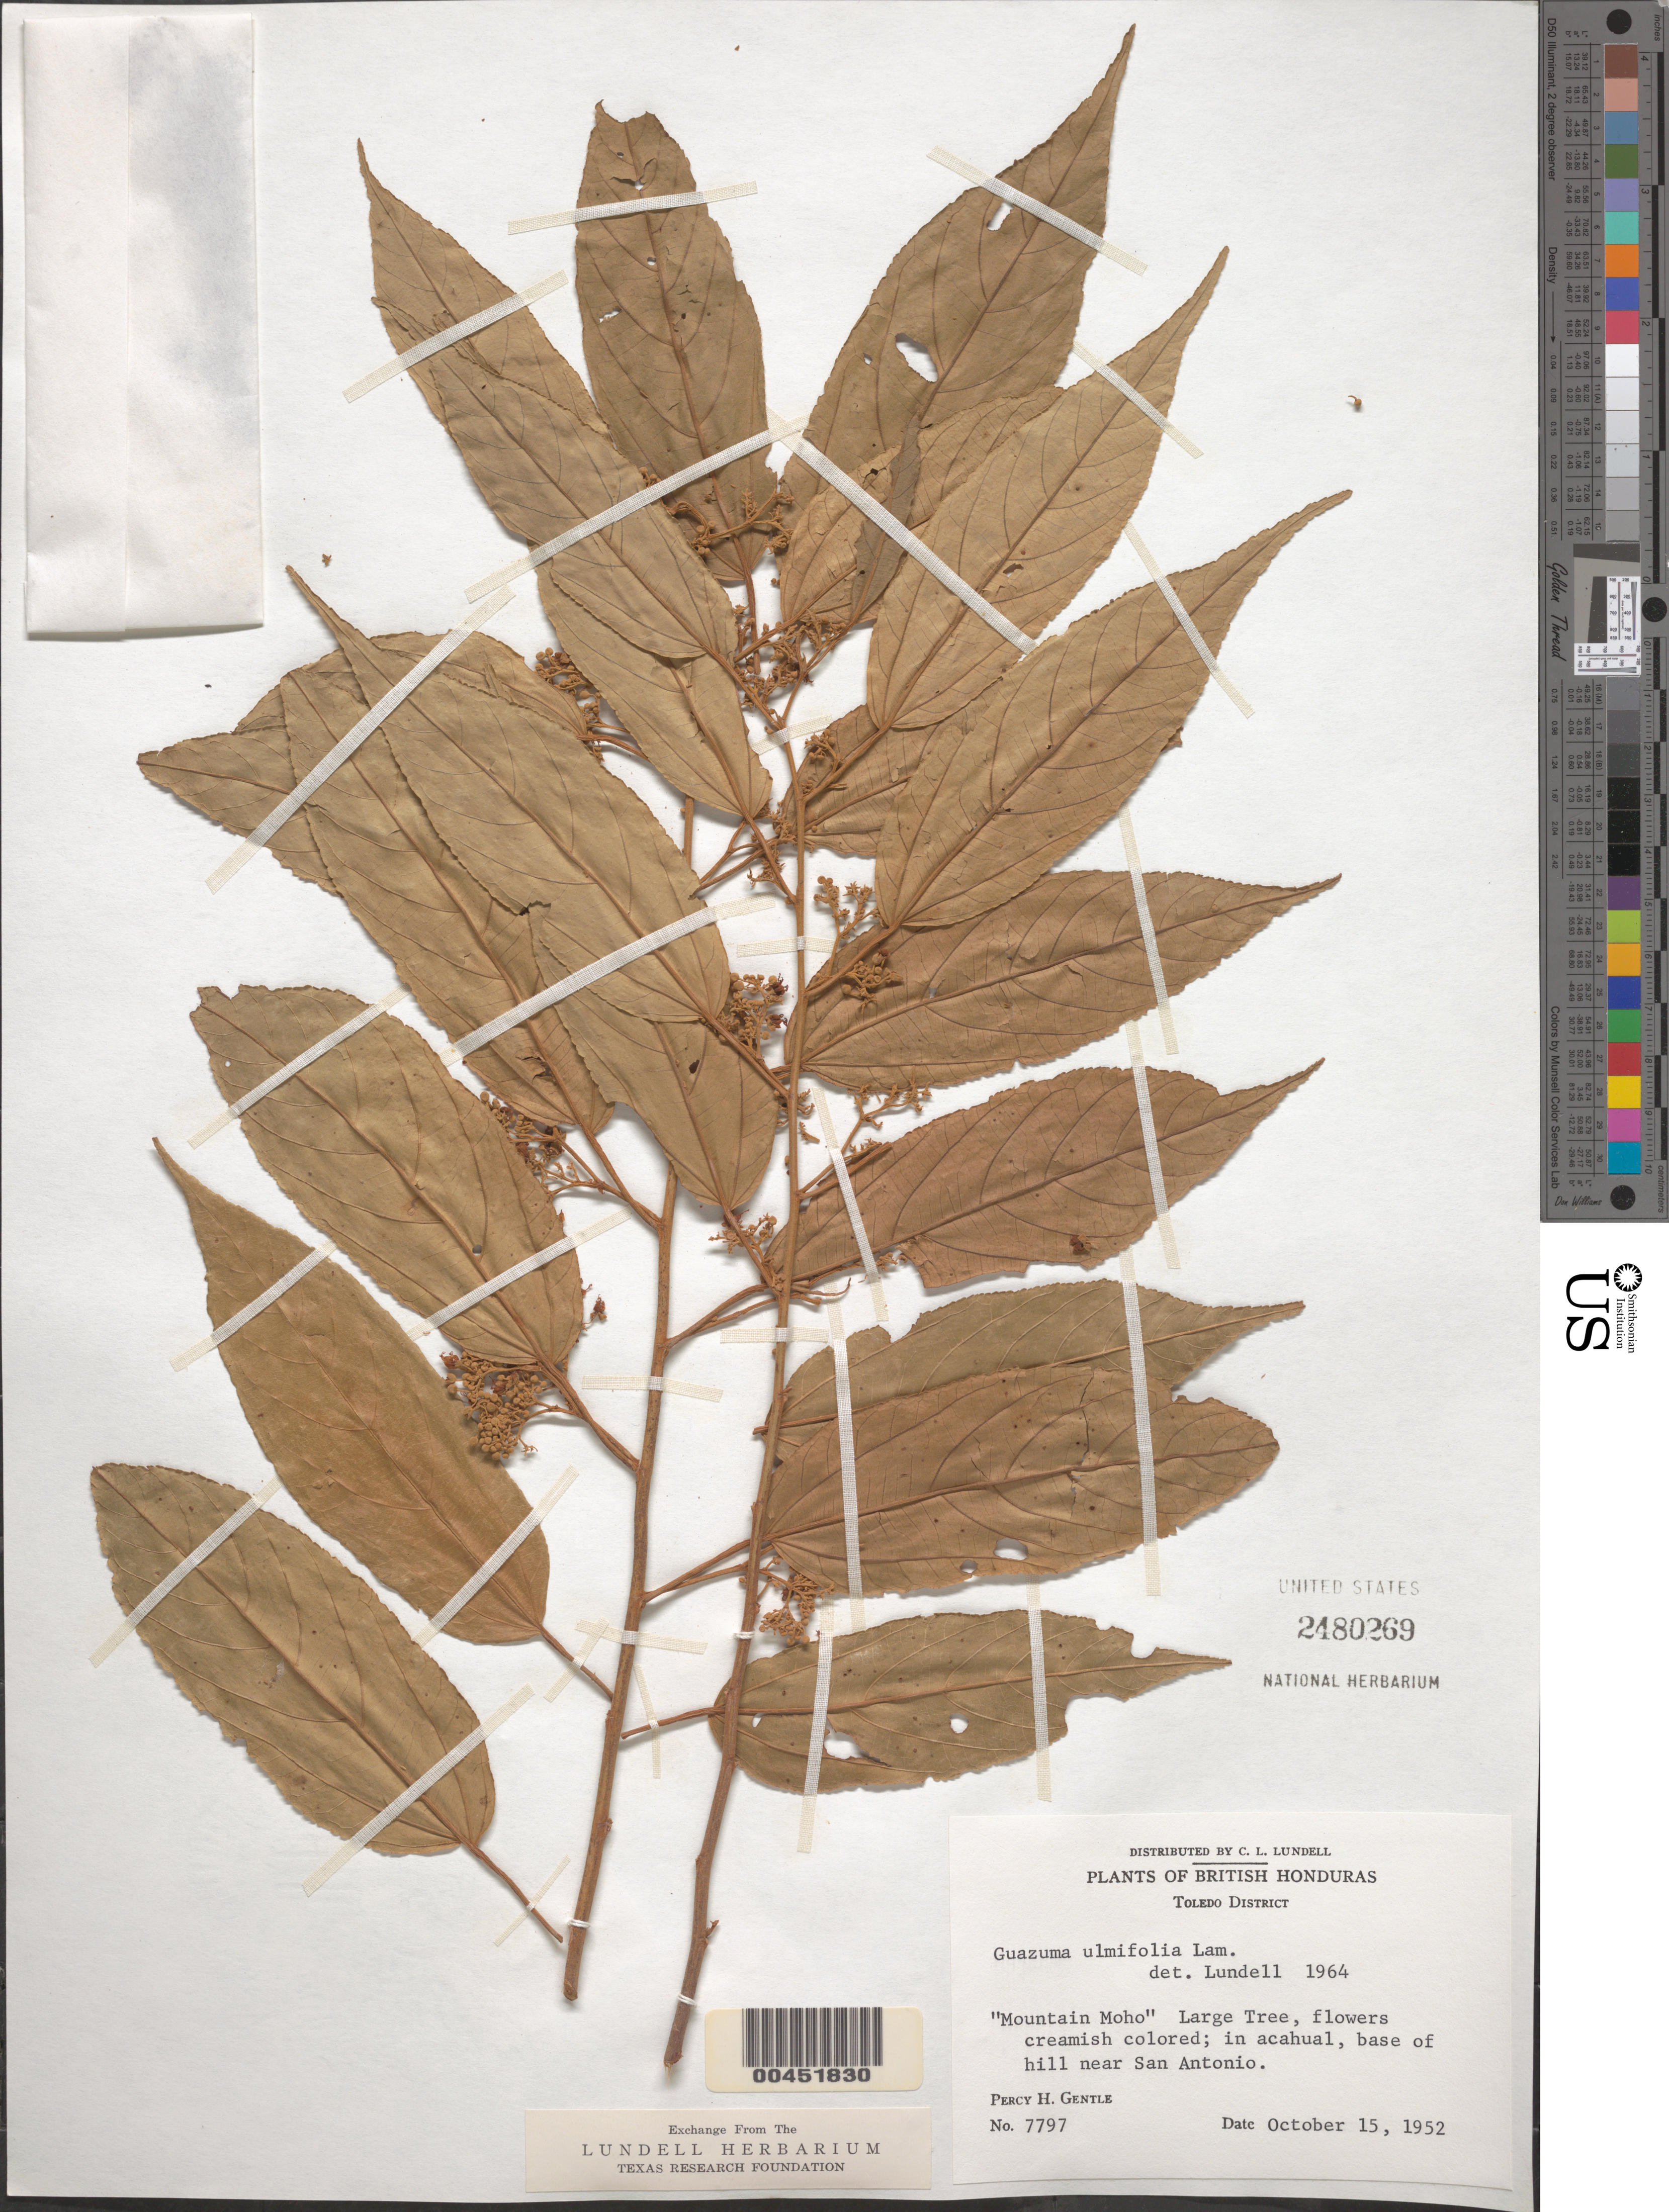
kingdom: Plantae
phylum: Tracheophyta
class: Magnoliopsida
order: Malvales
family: Malvaceae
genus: Guazuma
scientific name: Guazuma ulmifolia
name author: Lam.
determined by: Lundell, C. L.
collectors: P. H. Gentle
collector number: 7797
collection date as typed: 15 Oct 1952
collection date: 1952-10-15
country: Belize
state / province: Toledo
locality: Near San Antonio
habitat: base of hill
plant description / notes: Common name: Mountain Moho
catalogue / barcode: US 2480269